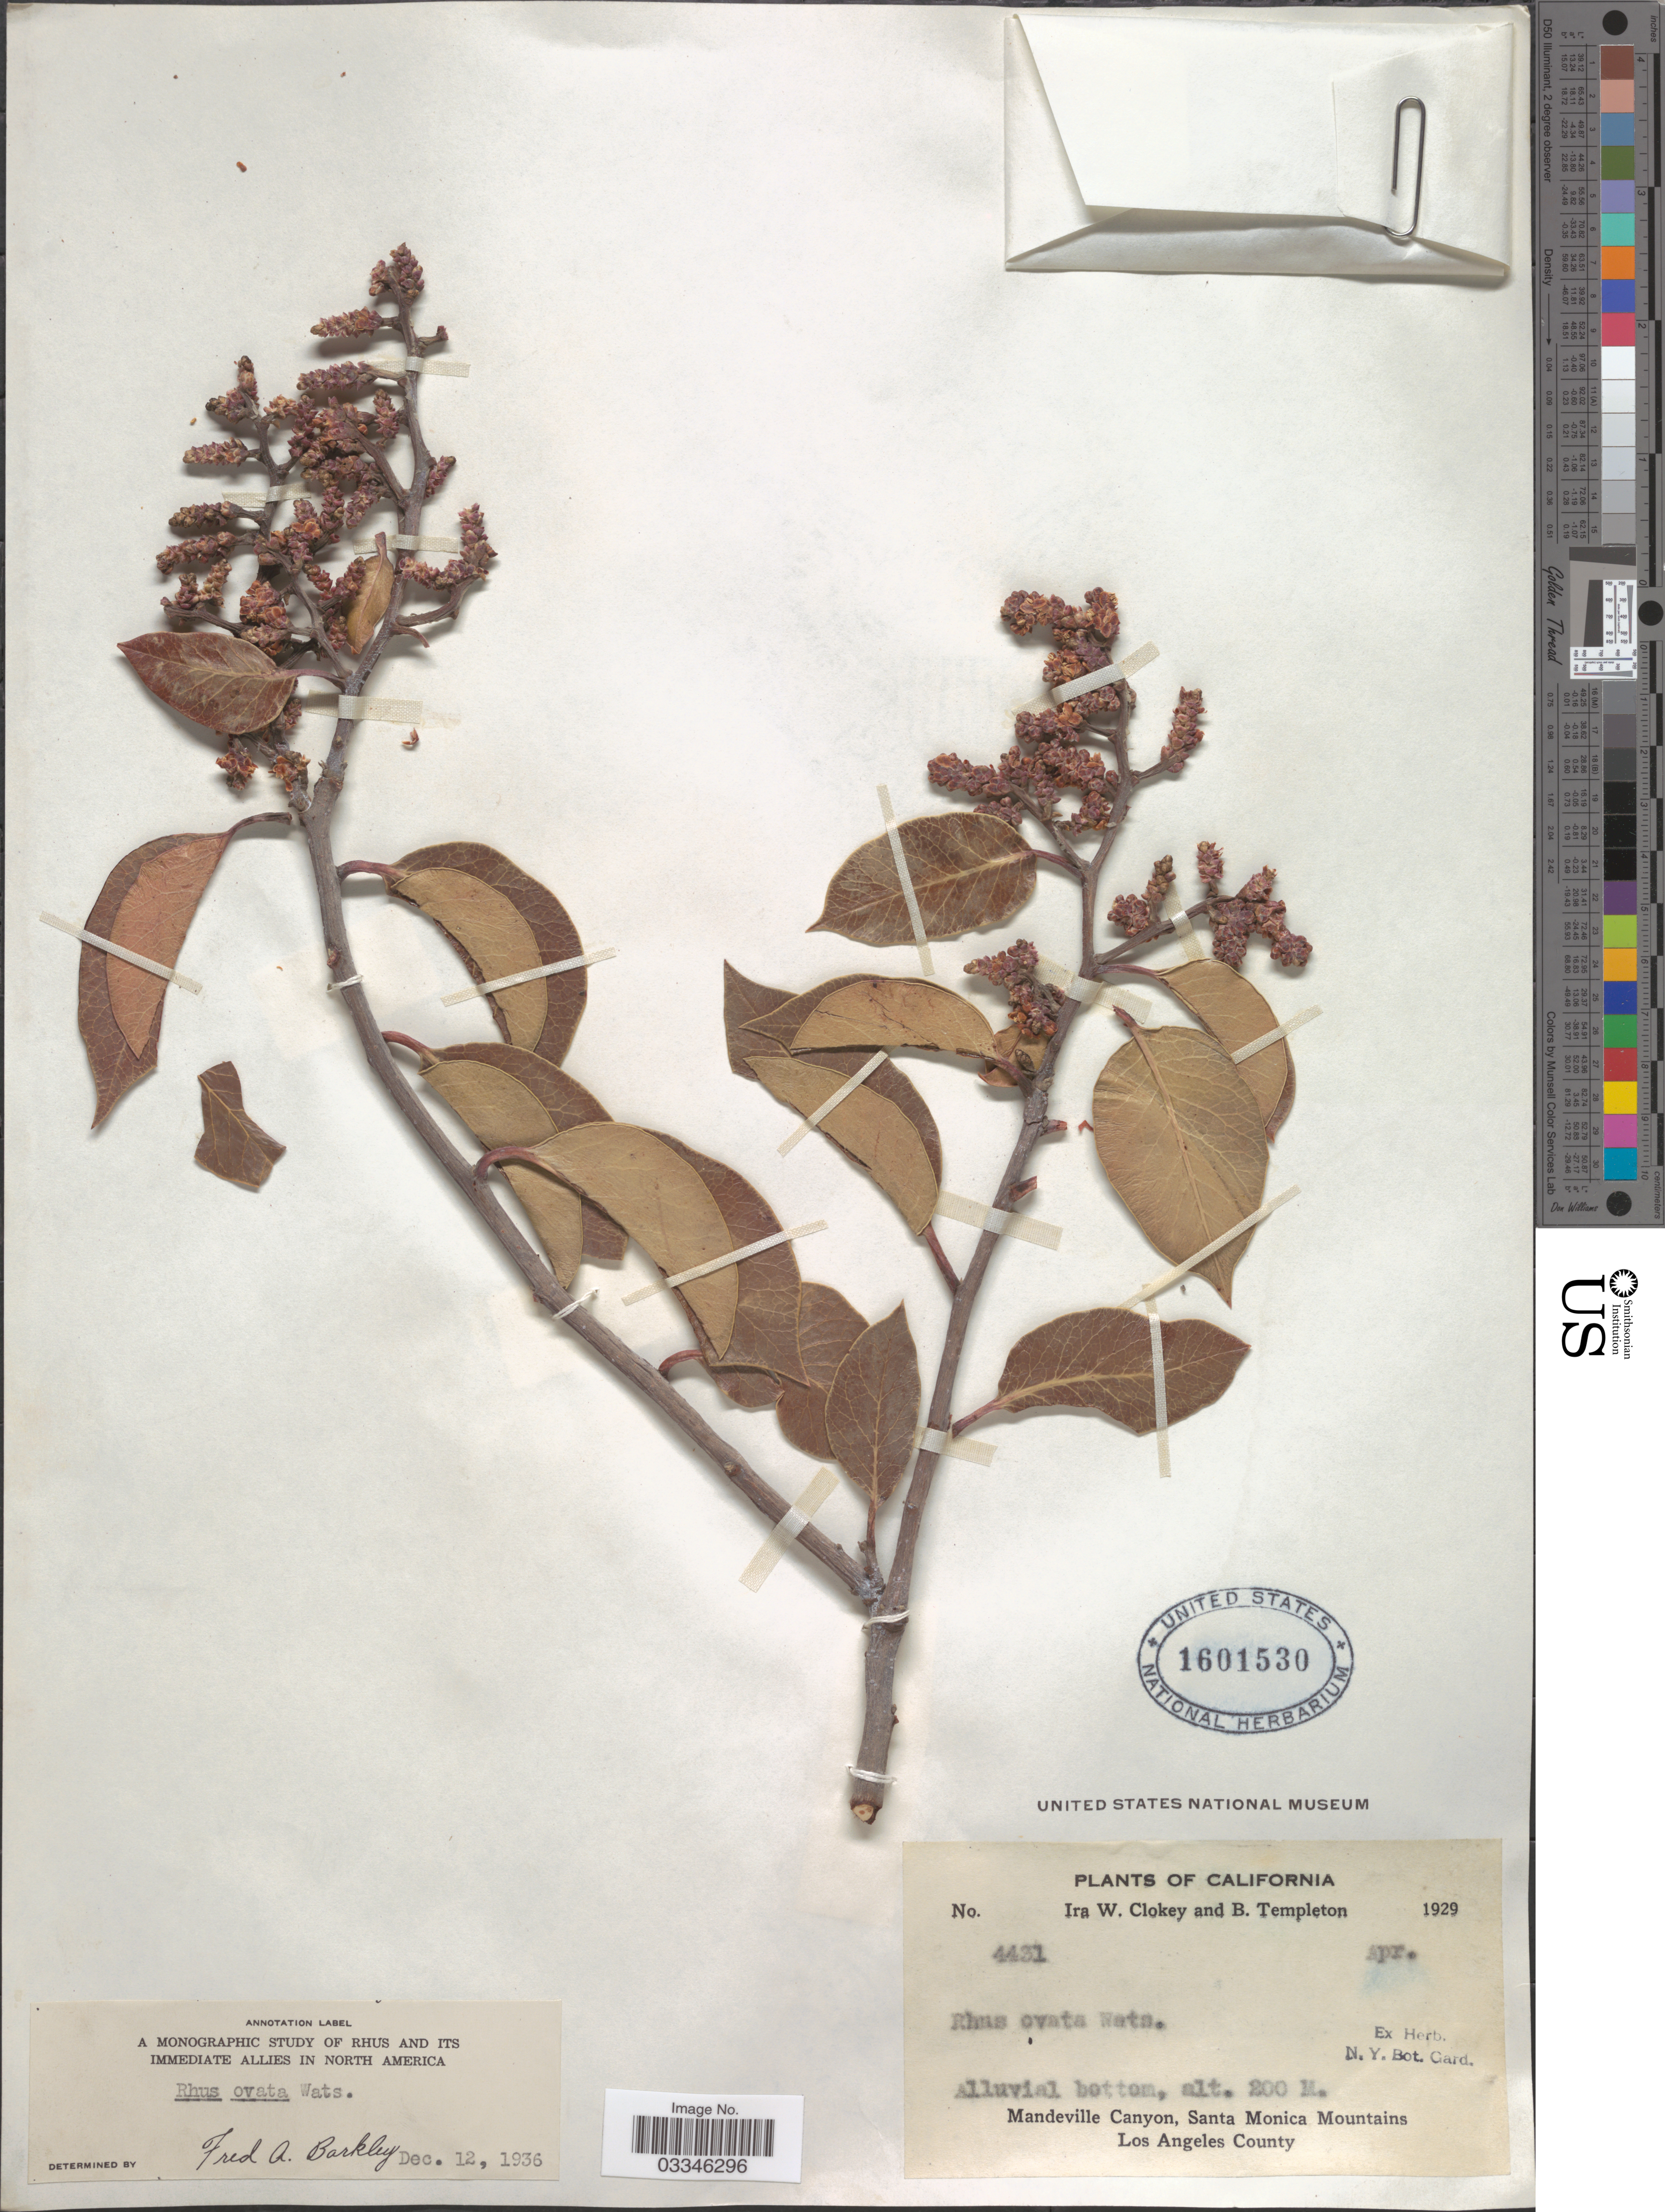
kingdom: Plantae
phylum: Tracheophyta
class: Magnoliopsida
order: Sapindales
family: Anacardiaceae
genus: Rhus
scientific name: Rhus ovata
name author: S. Watson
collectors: I. W. Clokey & B. Templeton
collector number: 4431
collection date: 1929-04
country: United States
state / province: California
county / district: Los Angeles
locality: Mandeville Canyon, Santa Monica Mountains. Los Angeles County.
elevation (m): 200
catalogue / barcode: US 1601530